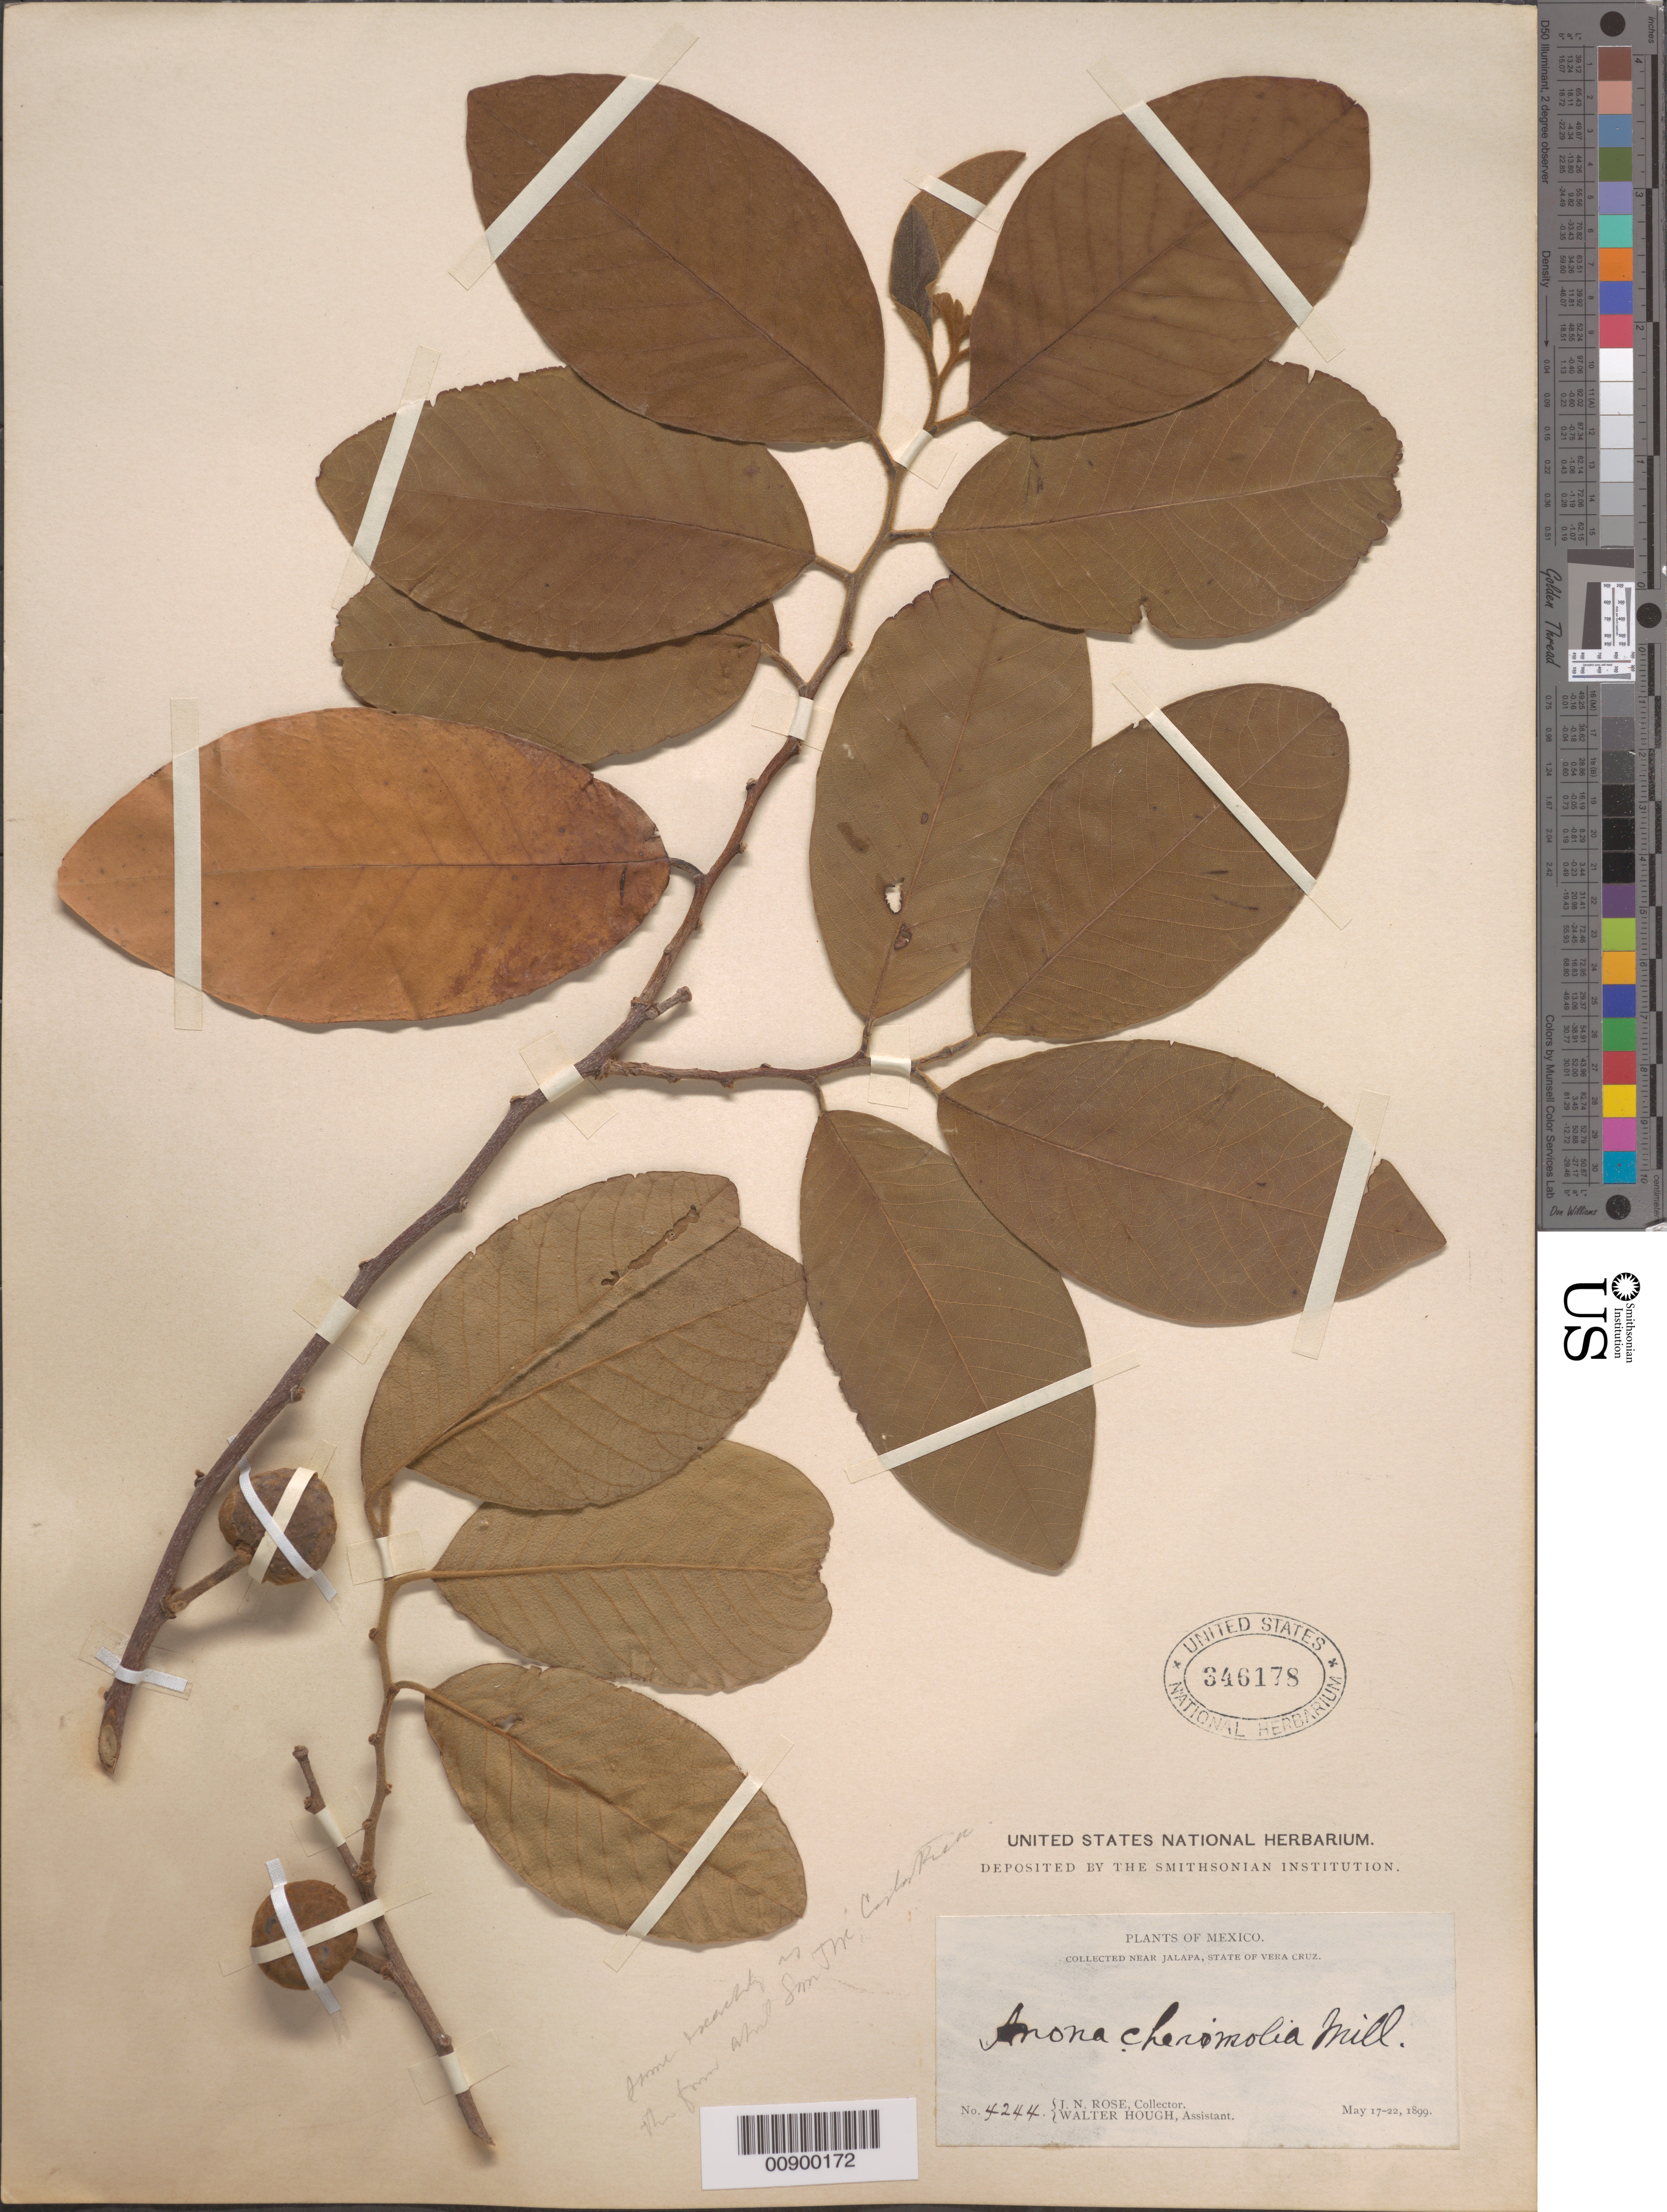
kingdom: Plantae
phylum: Tracheophyta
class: Magnoliopsida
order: Magnoliales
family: Annonaceae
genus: Annona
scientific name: Annona cherimola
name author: Mill.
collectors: J. N. Rose & W. Hough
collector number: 4244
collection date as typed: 17 May 1899 to 22 May 1899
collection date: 1899-05-17/1899-05-22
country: Mexico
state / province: Veracruz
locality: Near Jalapa, Veracruz.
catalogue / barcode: US 346178